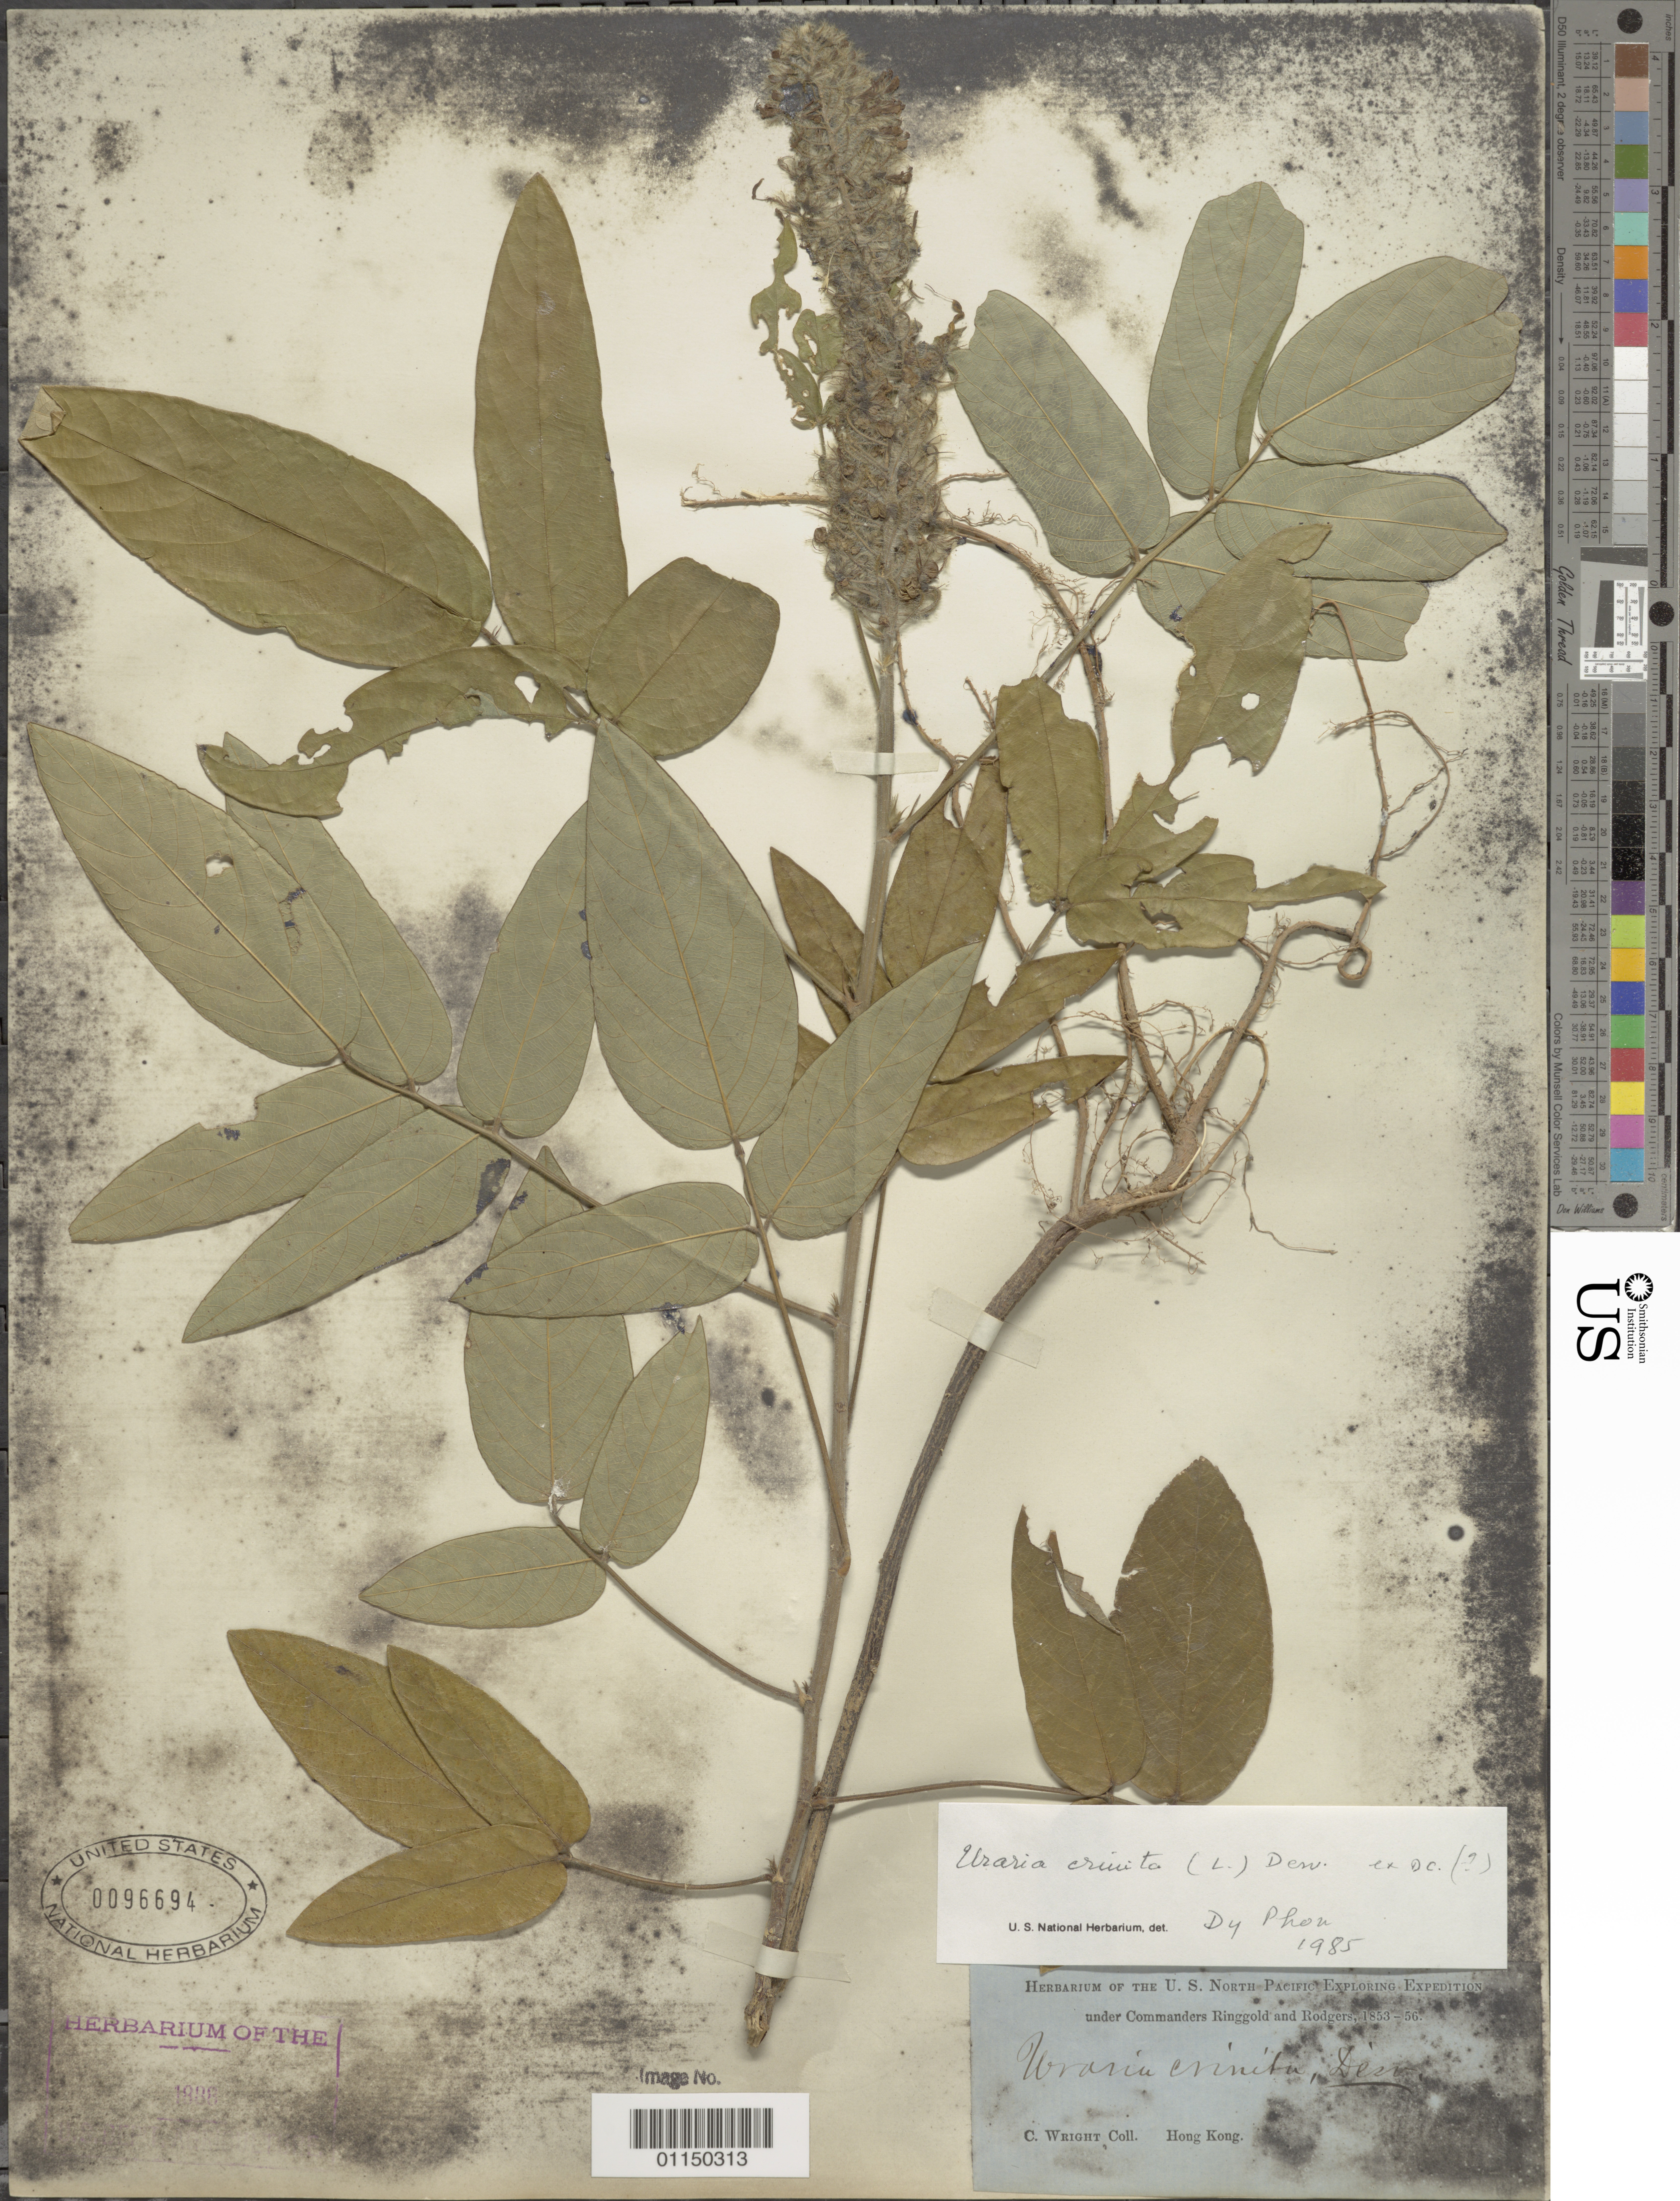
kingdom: Plantae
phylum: Tracheophyta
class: Magnoliopsida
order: Fabales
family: Fabaceae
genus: Uraria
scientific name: Uraria crinita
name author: (L.) Desv.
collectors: C. Wright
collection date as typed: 1853 to -- -- 1856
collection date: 1853/1856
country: China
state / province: Hong Kong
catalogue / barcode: US 96694